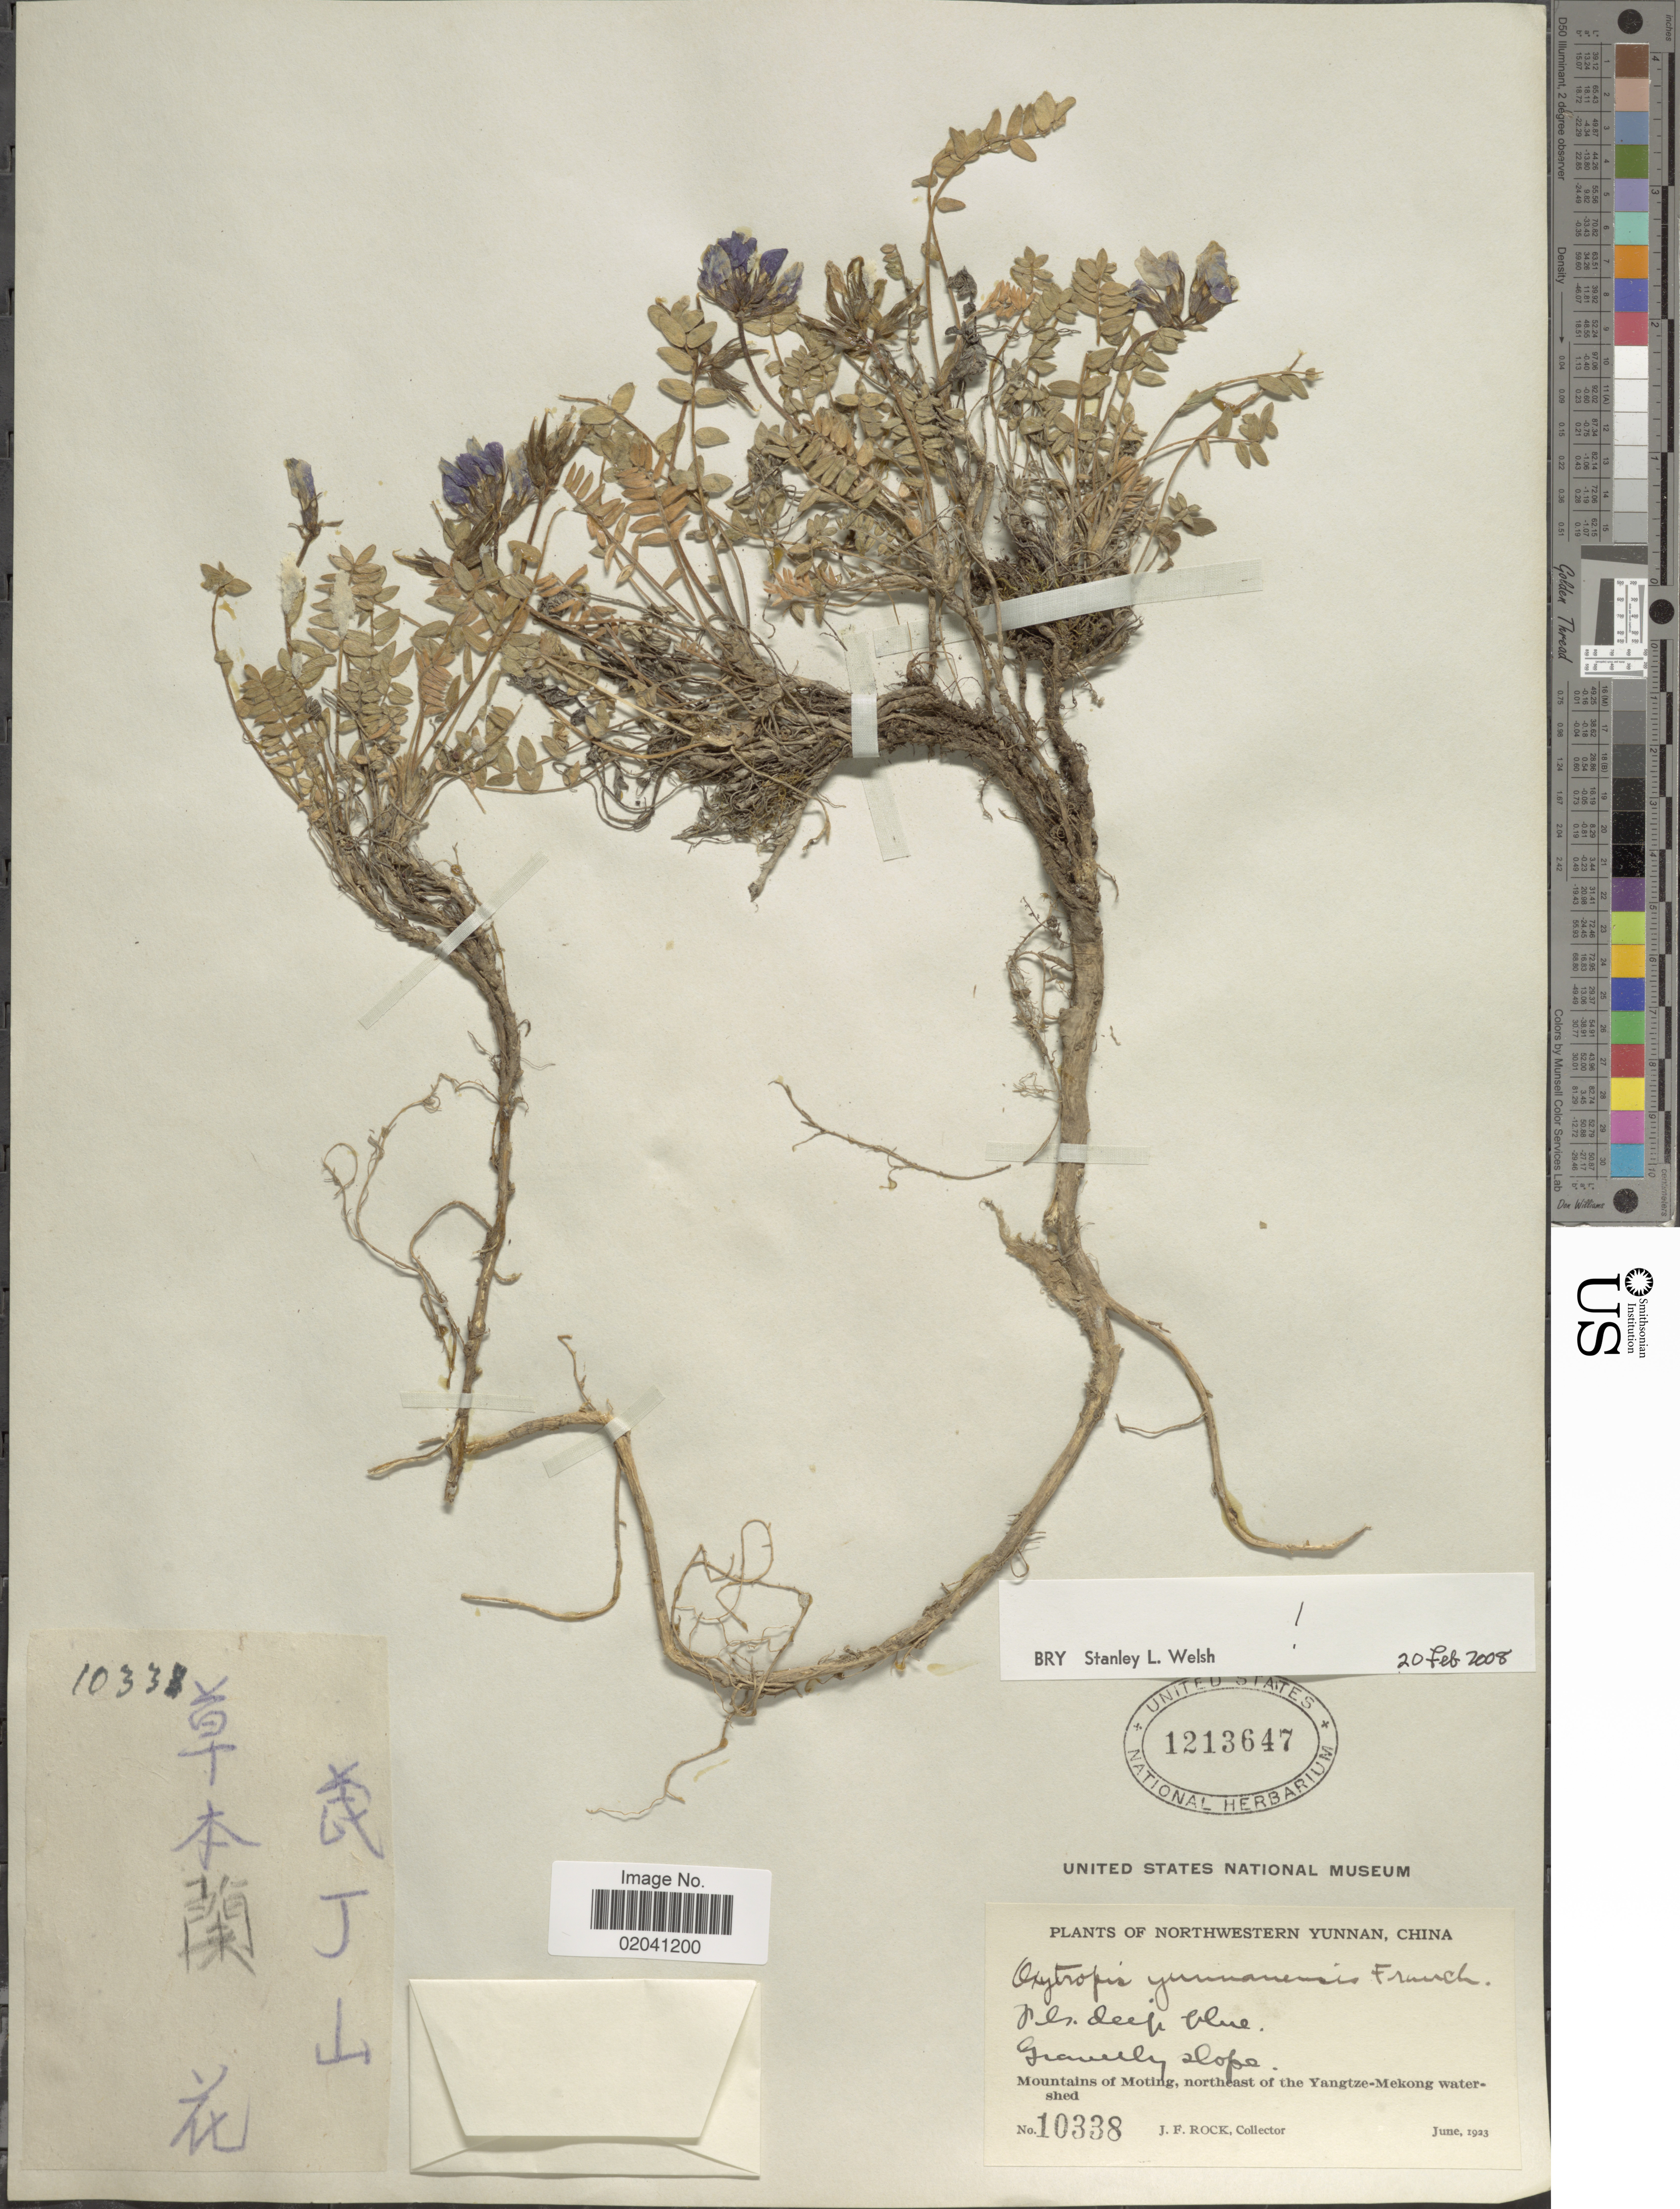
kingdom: Plantae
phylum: Tracheophyta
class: Magnoliopsida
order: Fabales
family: Fabaceae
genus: Oxytropis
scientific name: Oxytropis yunnanensis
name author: Franch.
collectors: J. Rock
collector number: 10338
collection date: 1923-06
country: China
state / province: Yunnan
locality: Northwestern Yunnan. Gravelly slope. Mountains of Moting, northeast of the Yangtze-Mekong watershed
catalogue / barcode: US 1213647